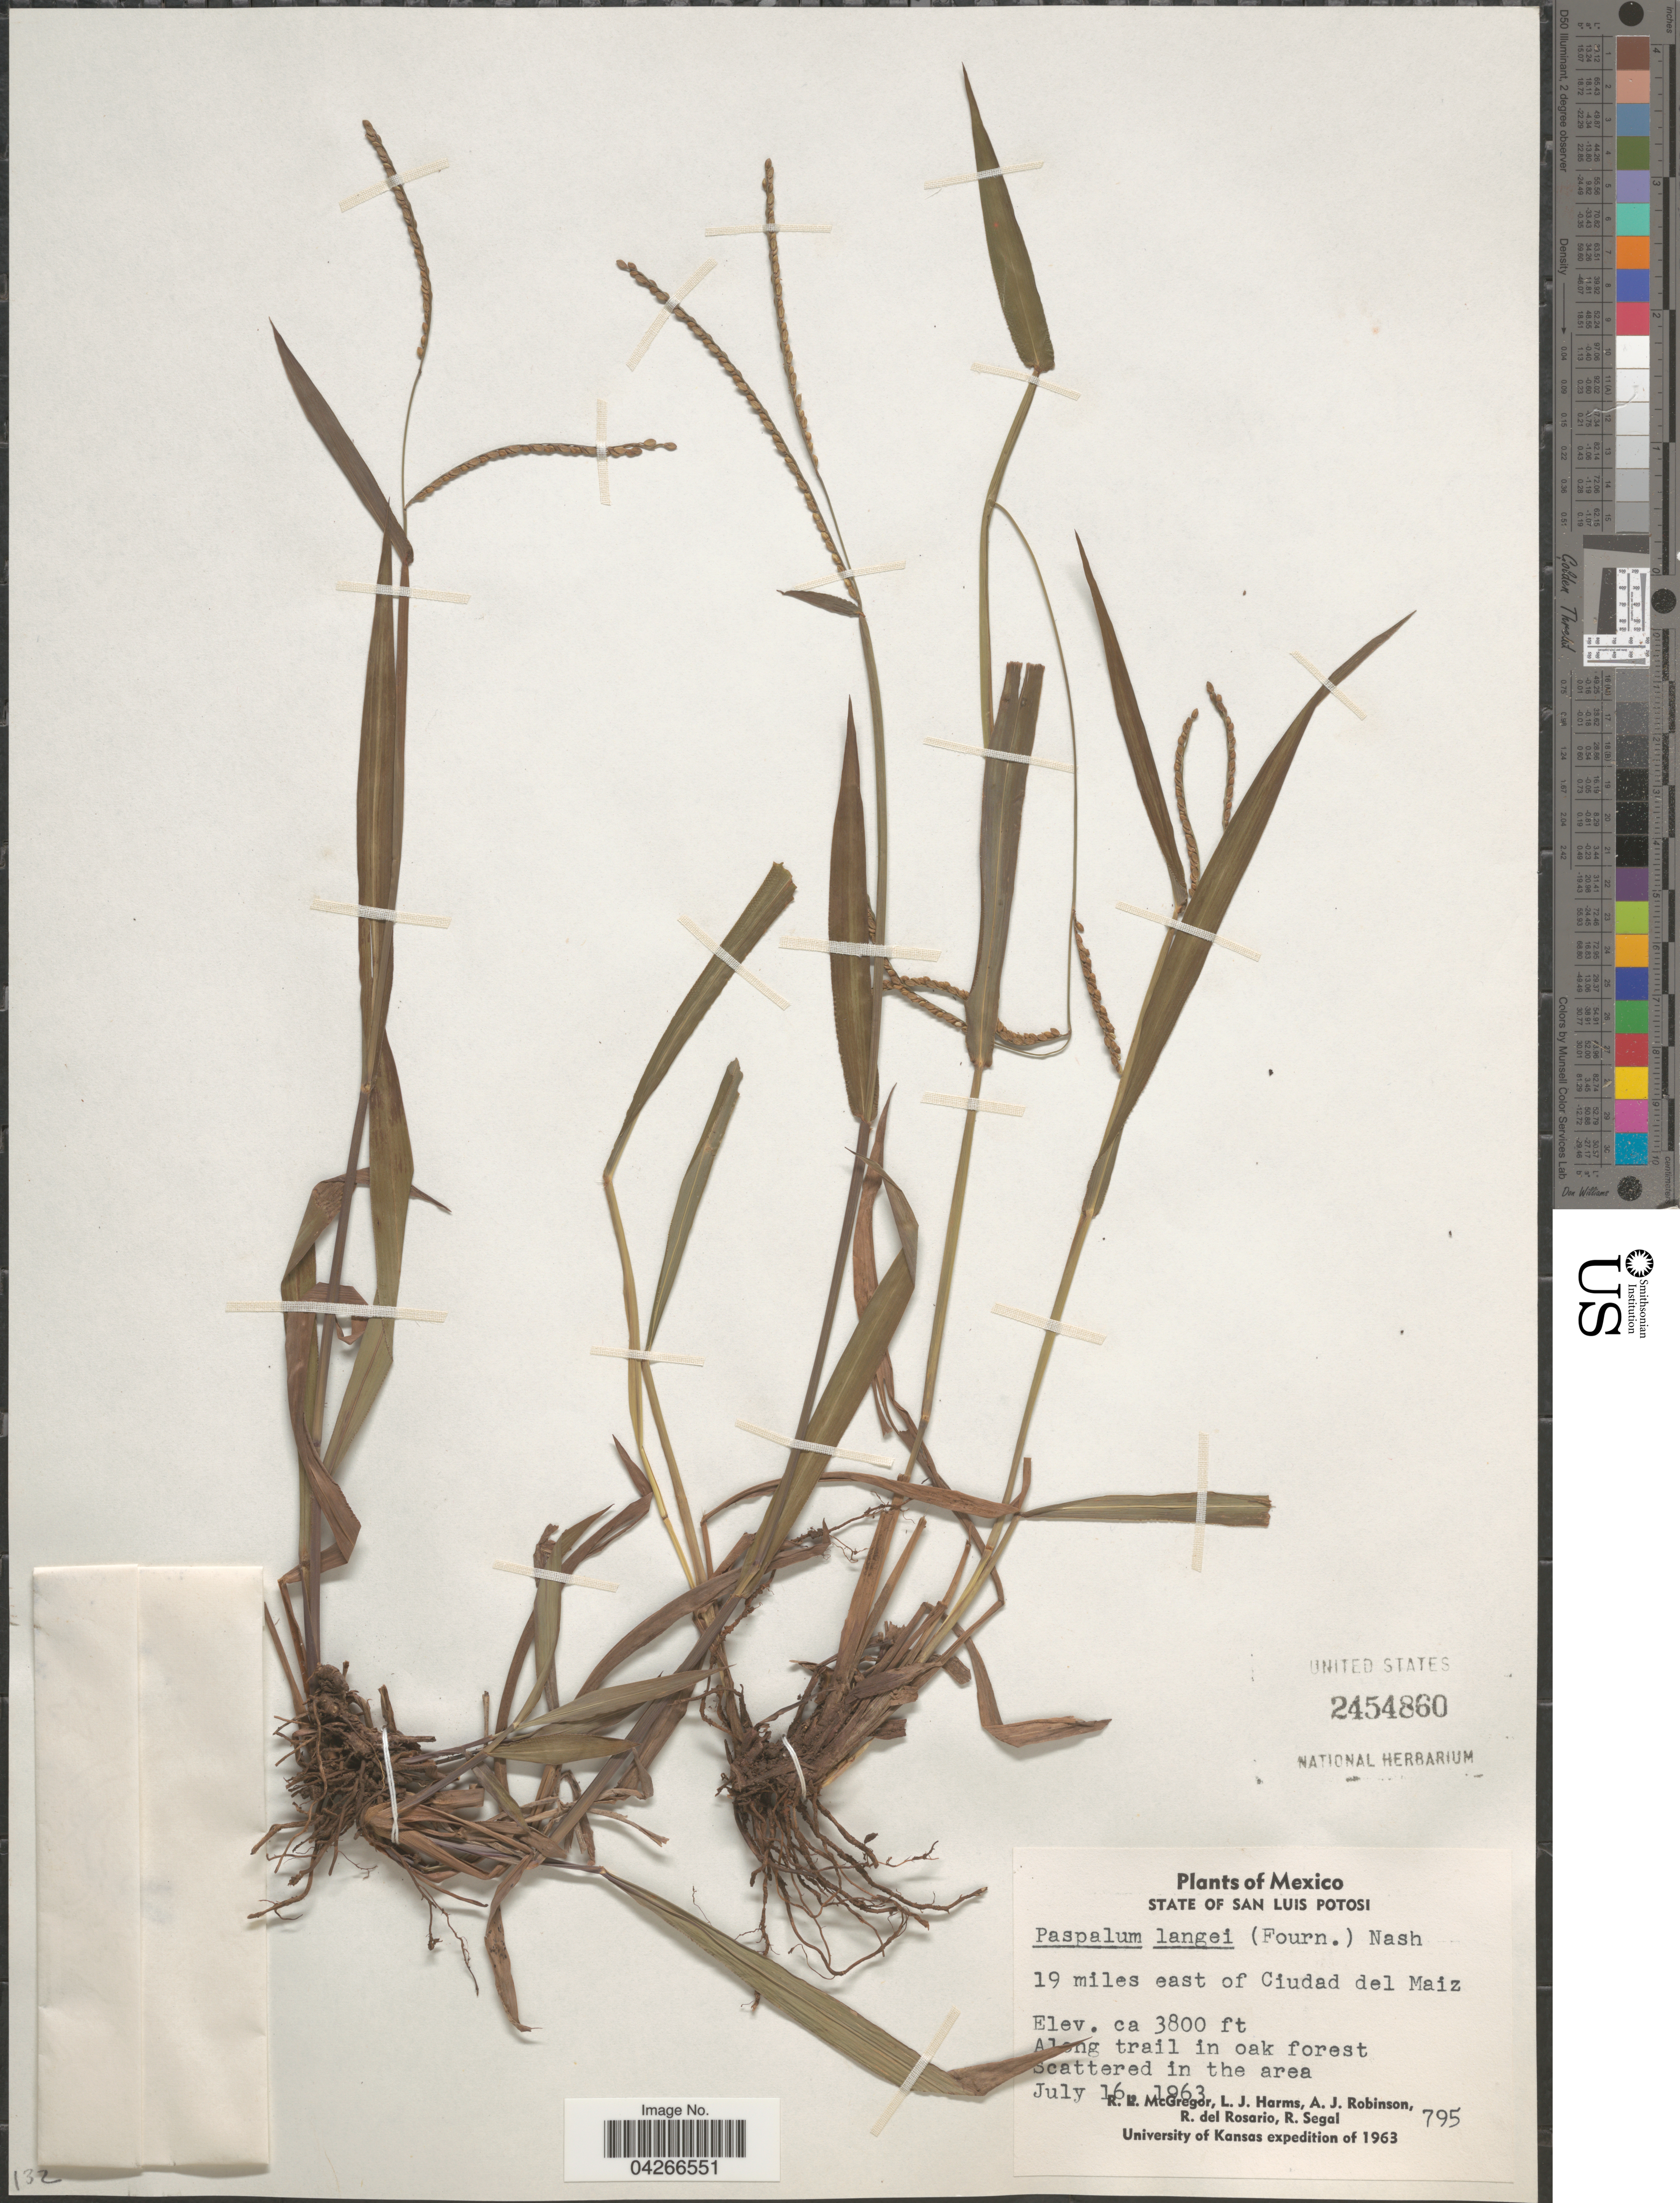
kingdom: Plantae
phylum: Tracheophyta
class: Liliopsida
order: Poales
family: Poaceae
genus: Paspalum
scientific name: Paspalum langei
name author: (E. Fourn.) Nash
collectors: R. McGregor, L. Harms, A. J. Robinson, R. del Rosario & R. Segal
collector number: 795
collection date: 1963-07-16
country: Mexico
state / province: San Luis Potosí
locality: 19 miles east of Ciudad del Maiz. Along trail in oak forest. University of Kansas expedition of 1963.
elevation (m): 1158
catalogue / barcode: US 2454860